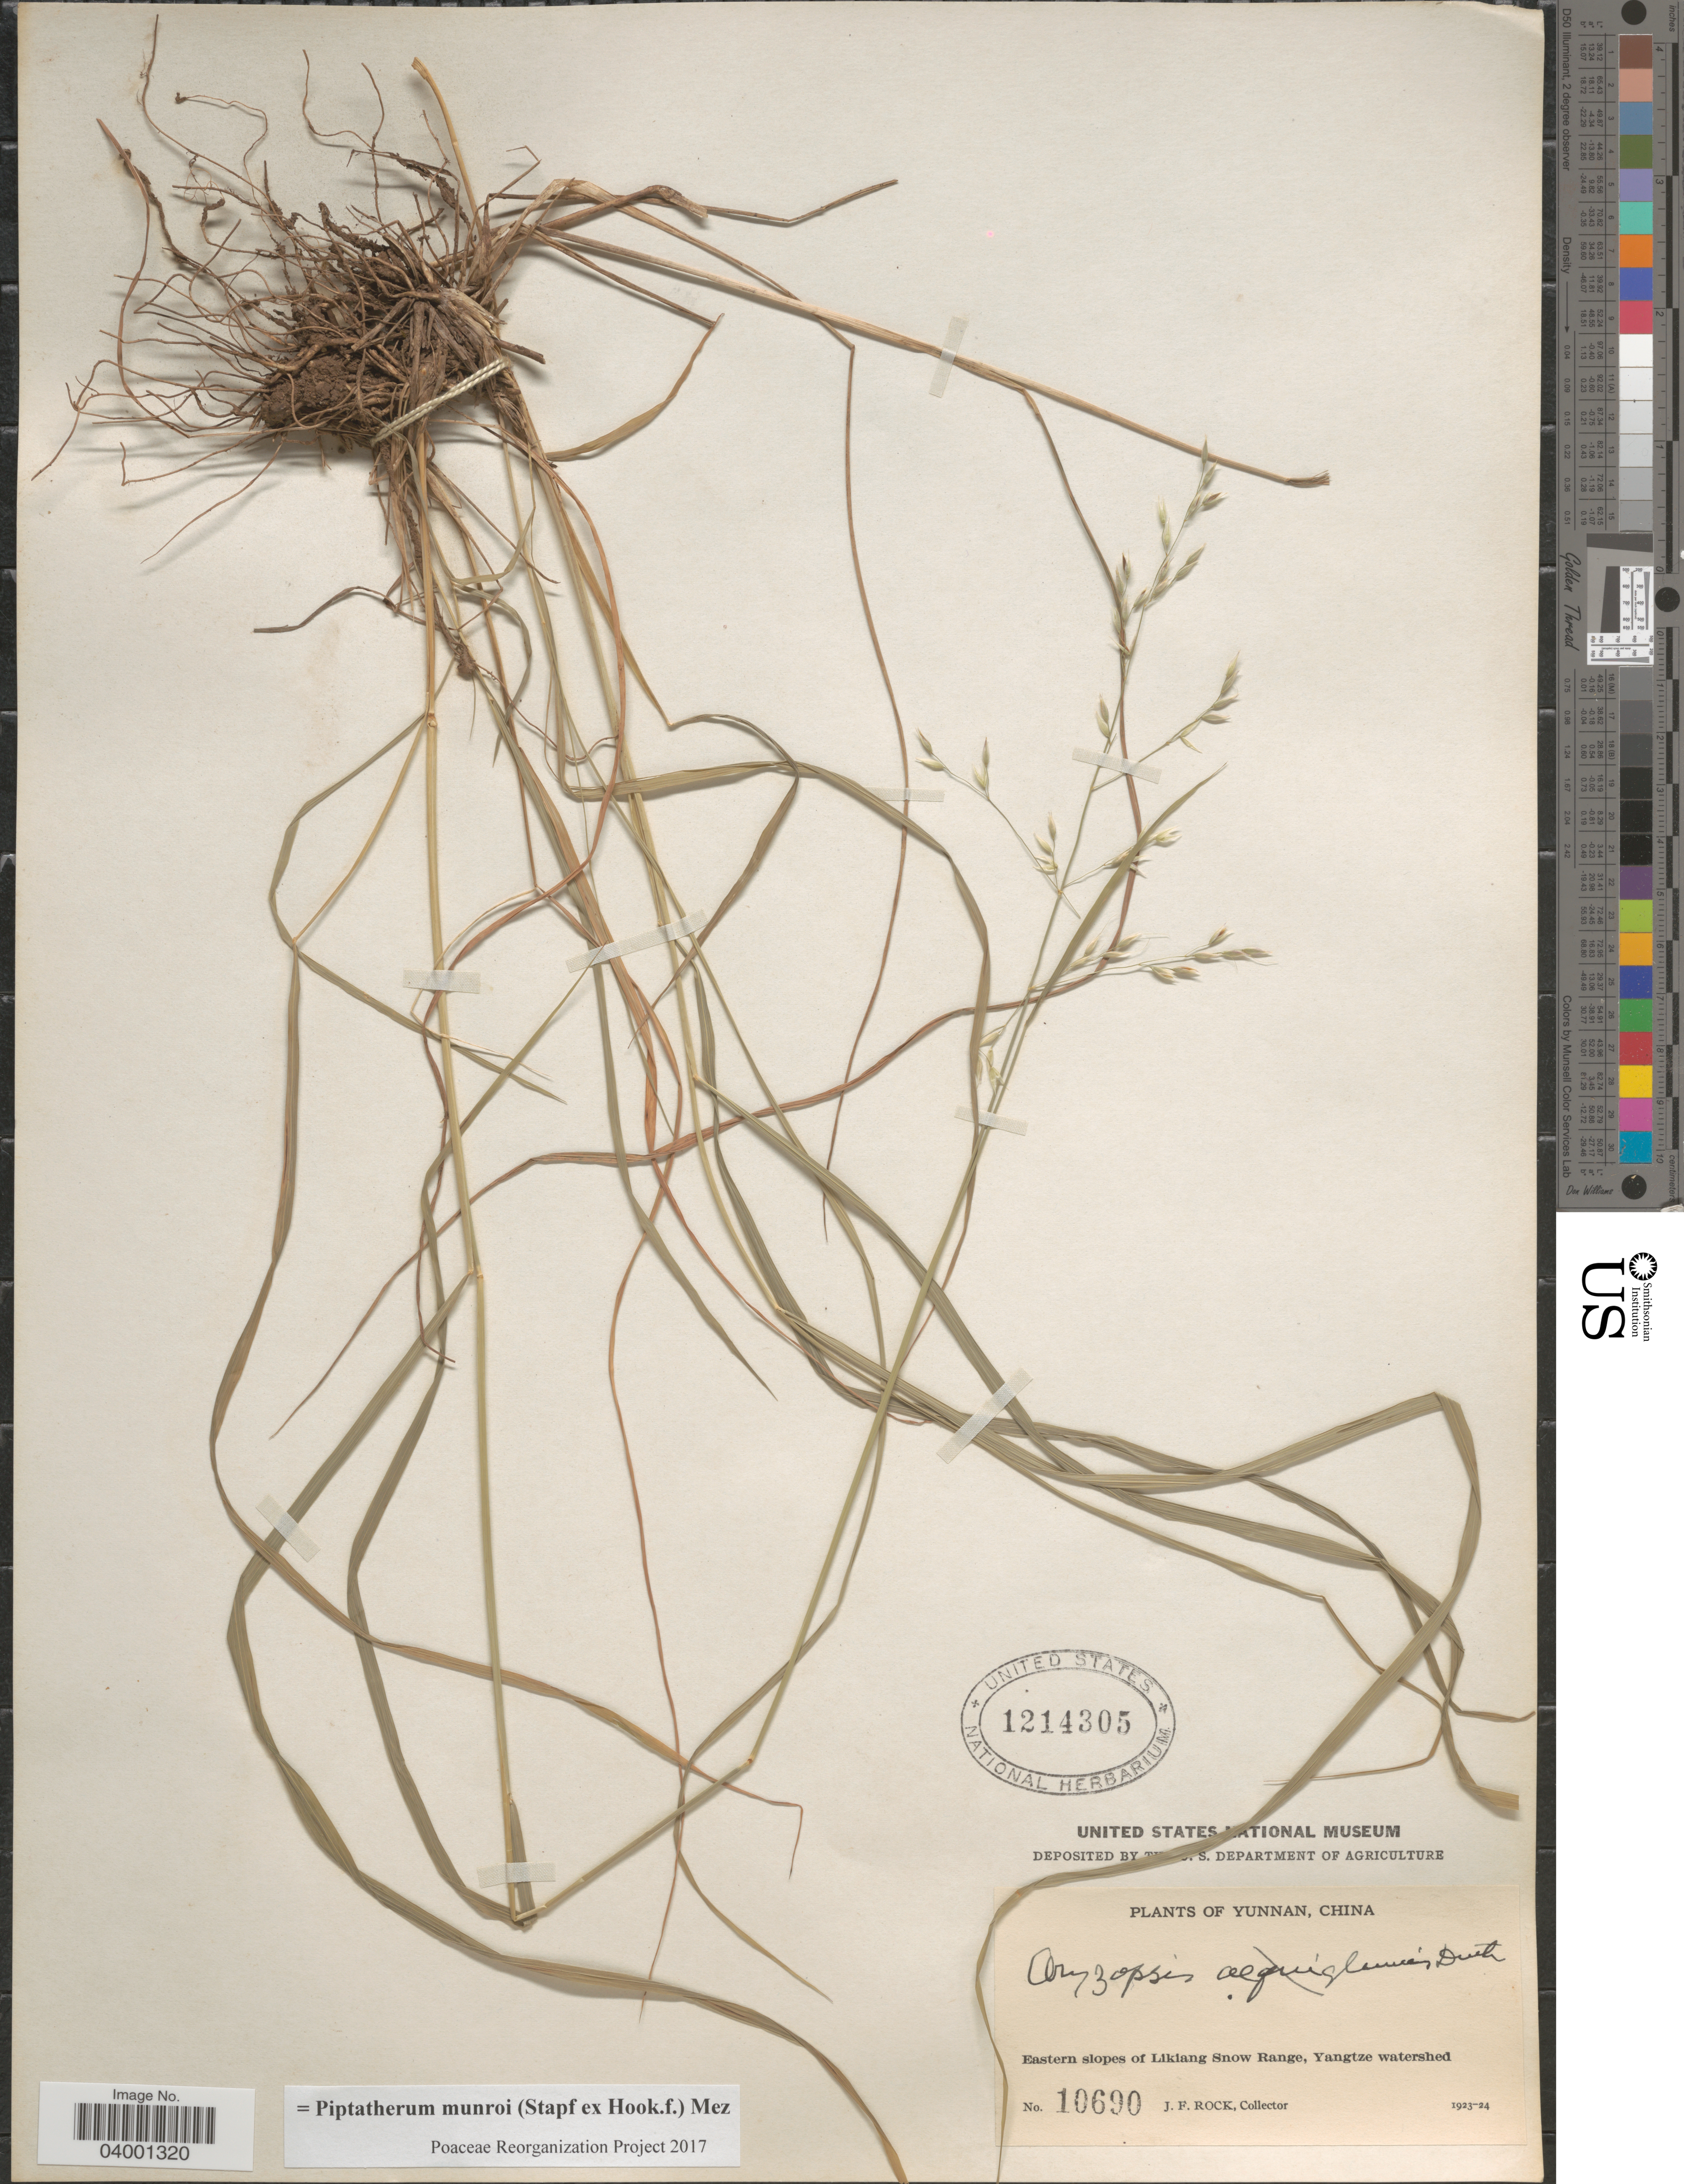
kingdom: Plantae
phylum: Tracheophyta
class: Liliopsida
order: Poales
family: Poaceae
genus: Piptatherum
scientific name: Piptatherum munroi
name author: (Stapf) Mez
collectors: J. Rock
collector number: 10690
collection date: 1923/1924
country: China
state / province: Yunnan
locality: Eastern slopes of Likiang Snow Range, Yangtze watershed.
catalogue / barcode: US 1214305